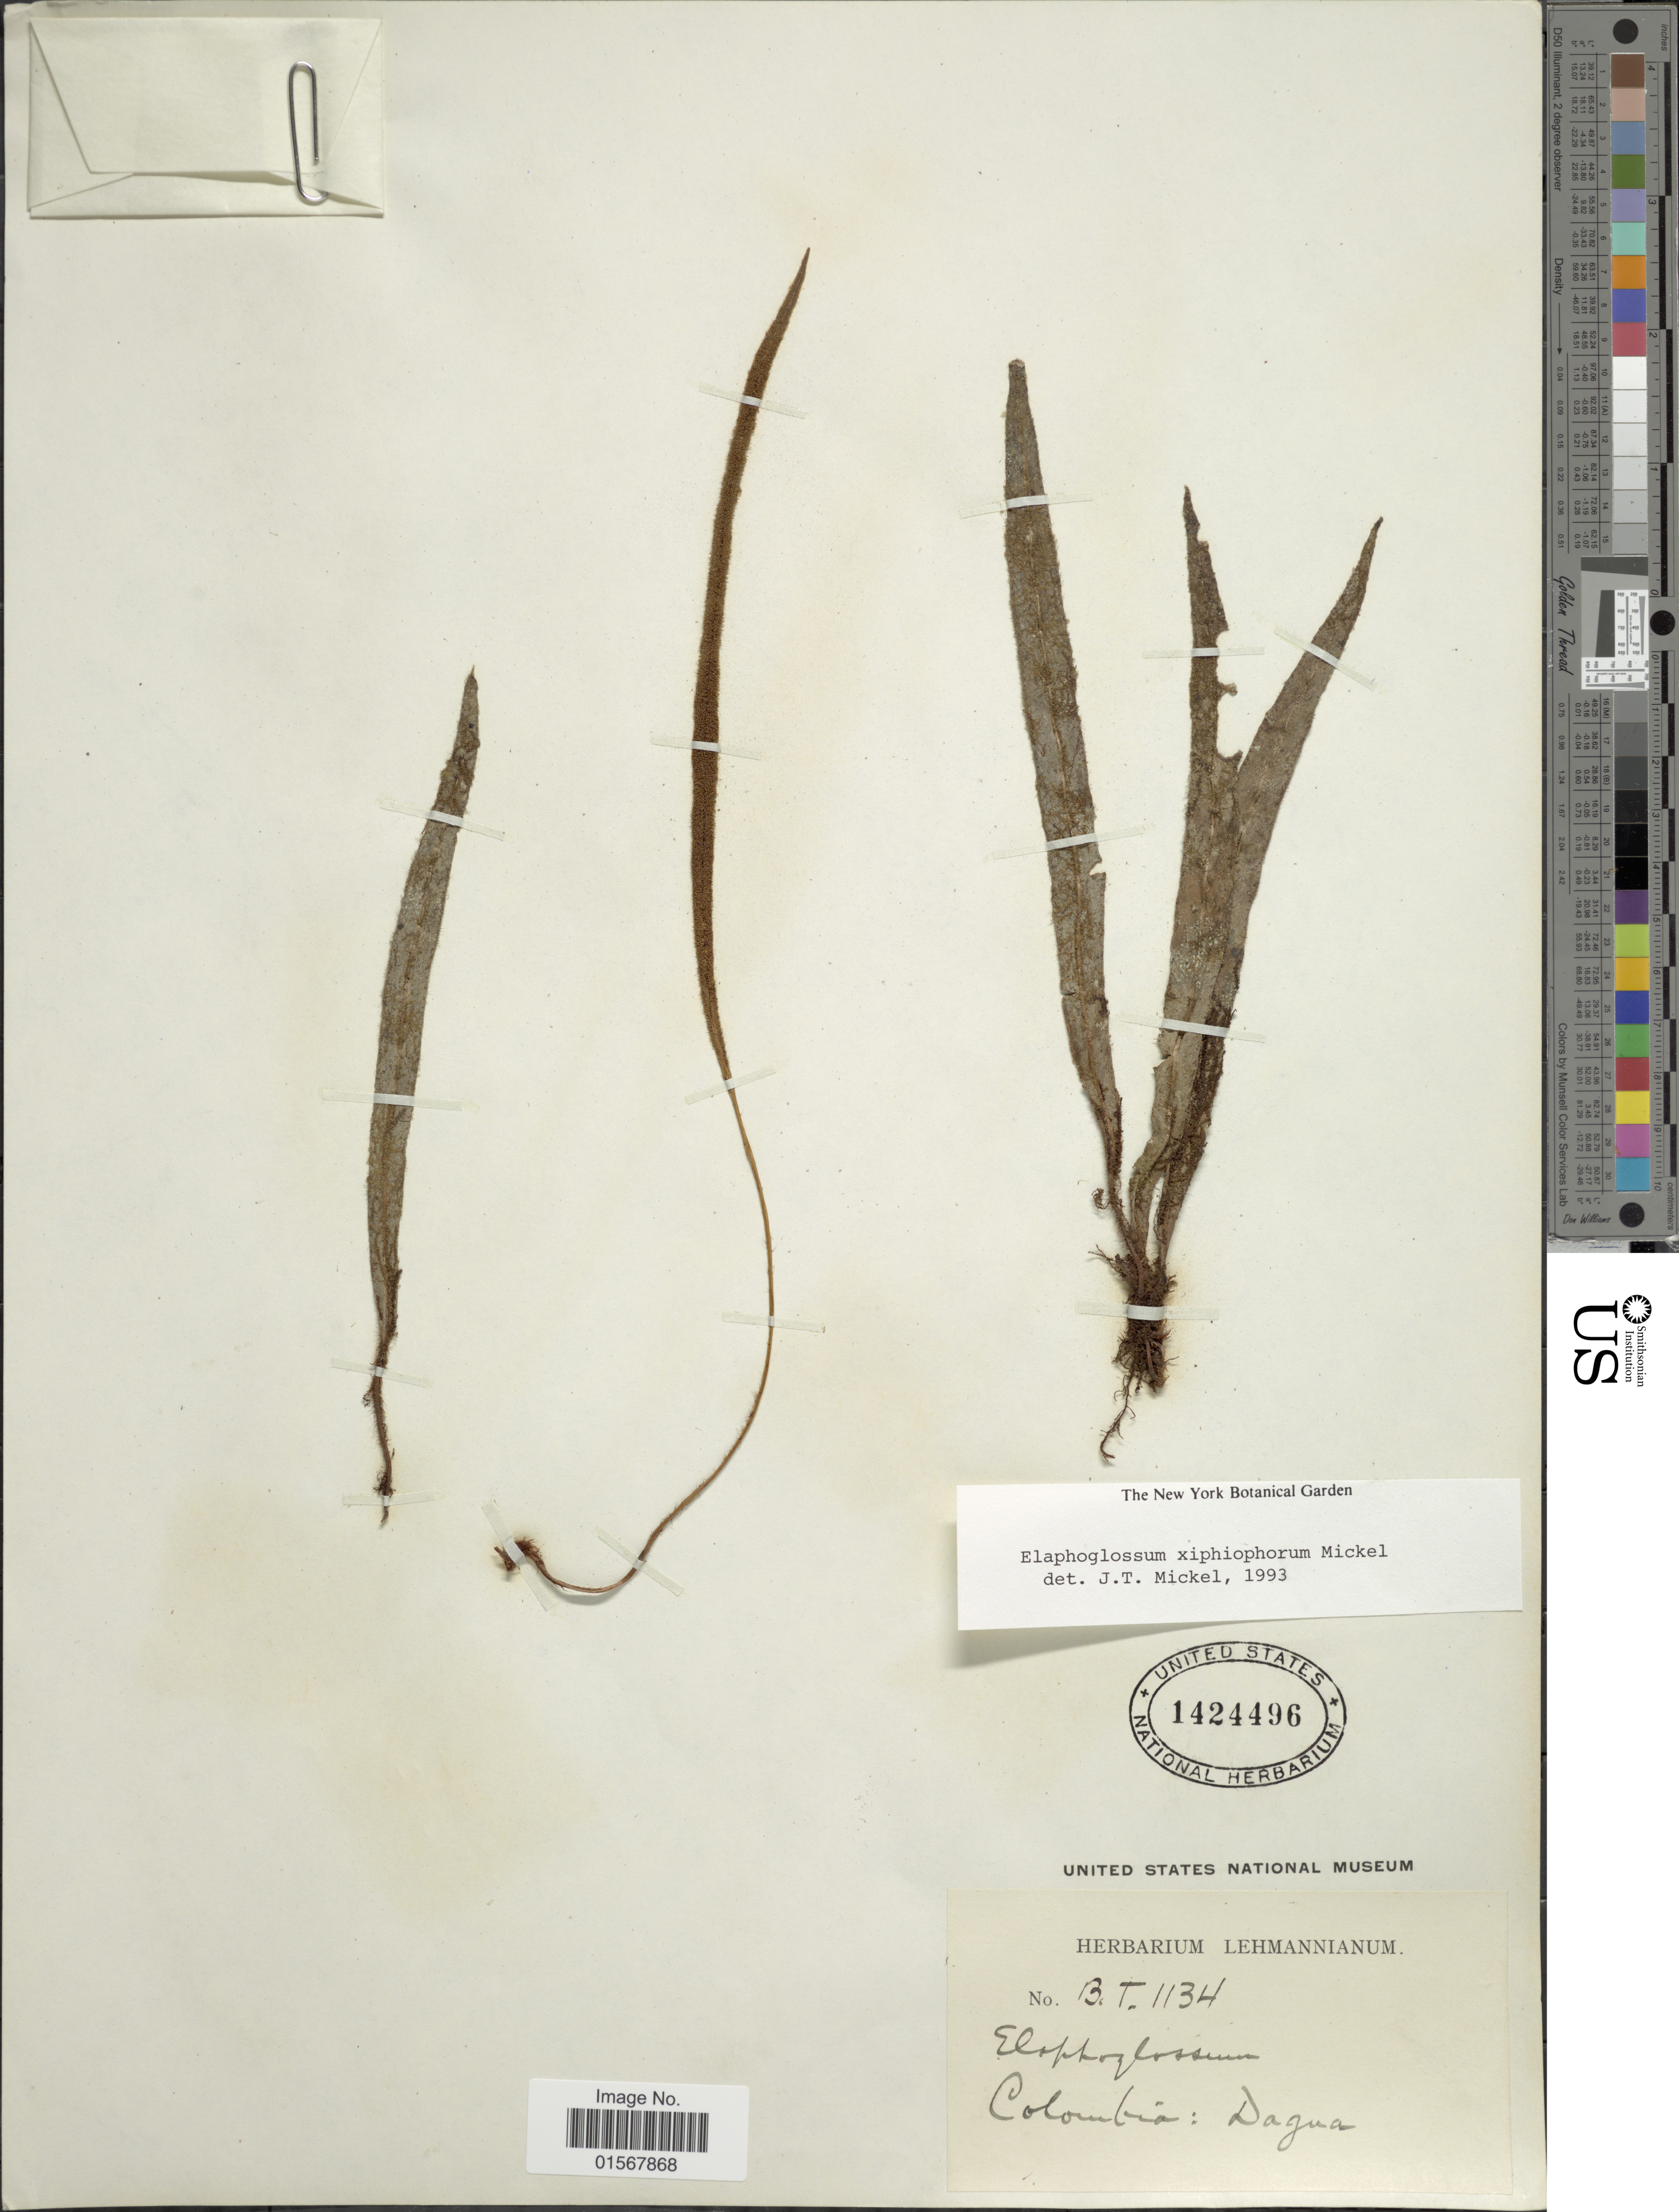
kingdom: Plantae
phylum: Tracheophyta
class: Polypodiopsida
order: Polypodiales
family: Dryopteridaceae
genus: Elaphoglossum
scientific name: Elaphoglossum xiphiophorum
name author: Mickel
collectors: ex herb. Lehmannianum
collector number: BT1134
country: Colombia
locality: Colombia: Dagua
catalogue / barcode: US 1424496